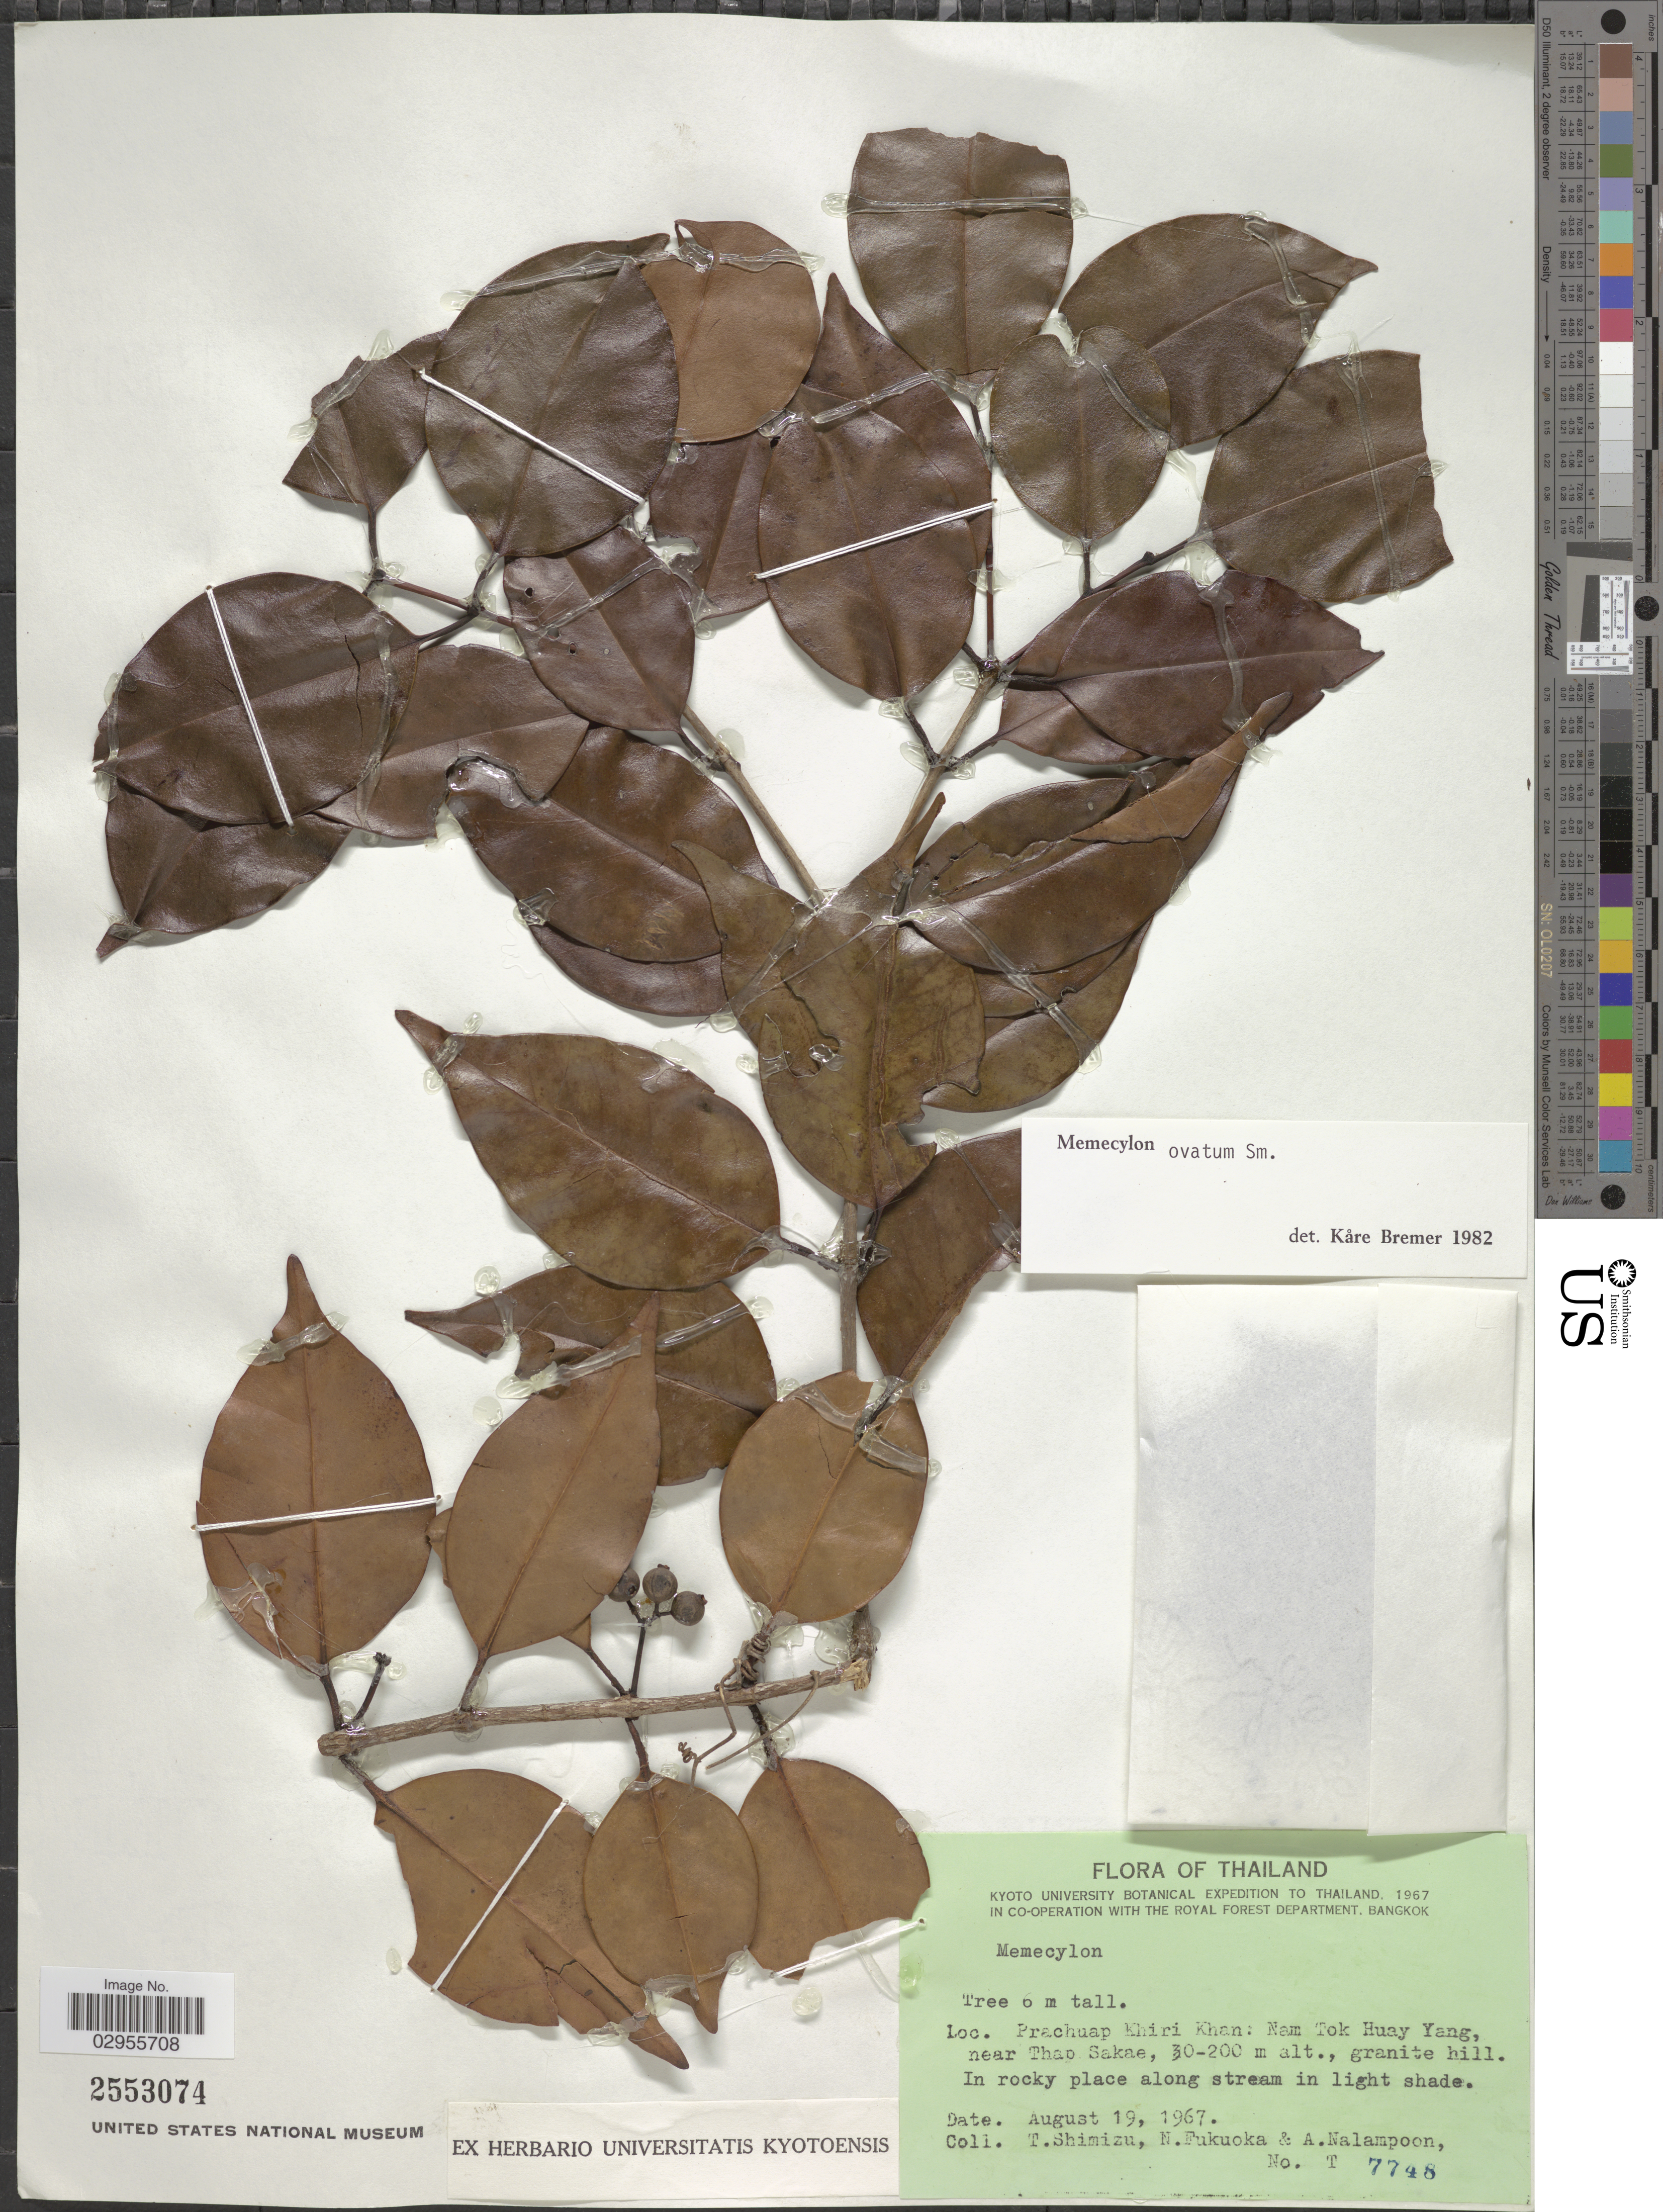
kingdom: Plantae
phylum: Tracheophyta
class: Magnoliopsida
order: Myrtales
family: Melastomataceae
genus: Memecylon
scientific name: Memecylon ovatum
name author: Small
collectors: T. Shimizu, N. Fukuoka & A. Nalampoon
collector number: T7748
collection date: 1967-08-19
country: Thailand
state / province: Prachuap Khiri Khan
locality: Nam Tok Huay Yang, near Thao Sakae.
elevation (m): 30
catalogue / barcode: US 2553074